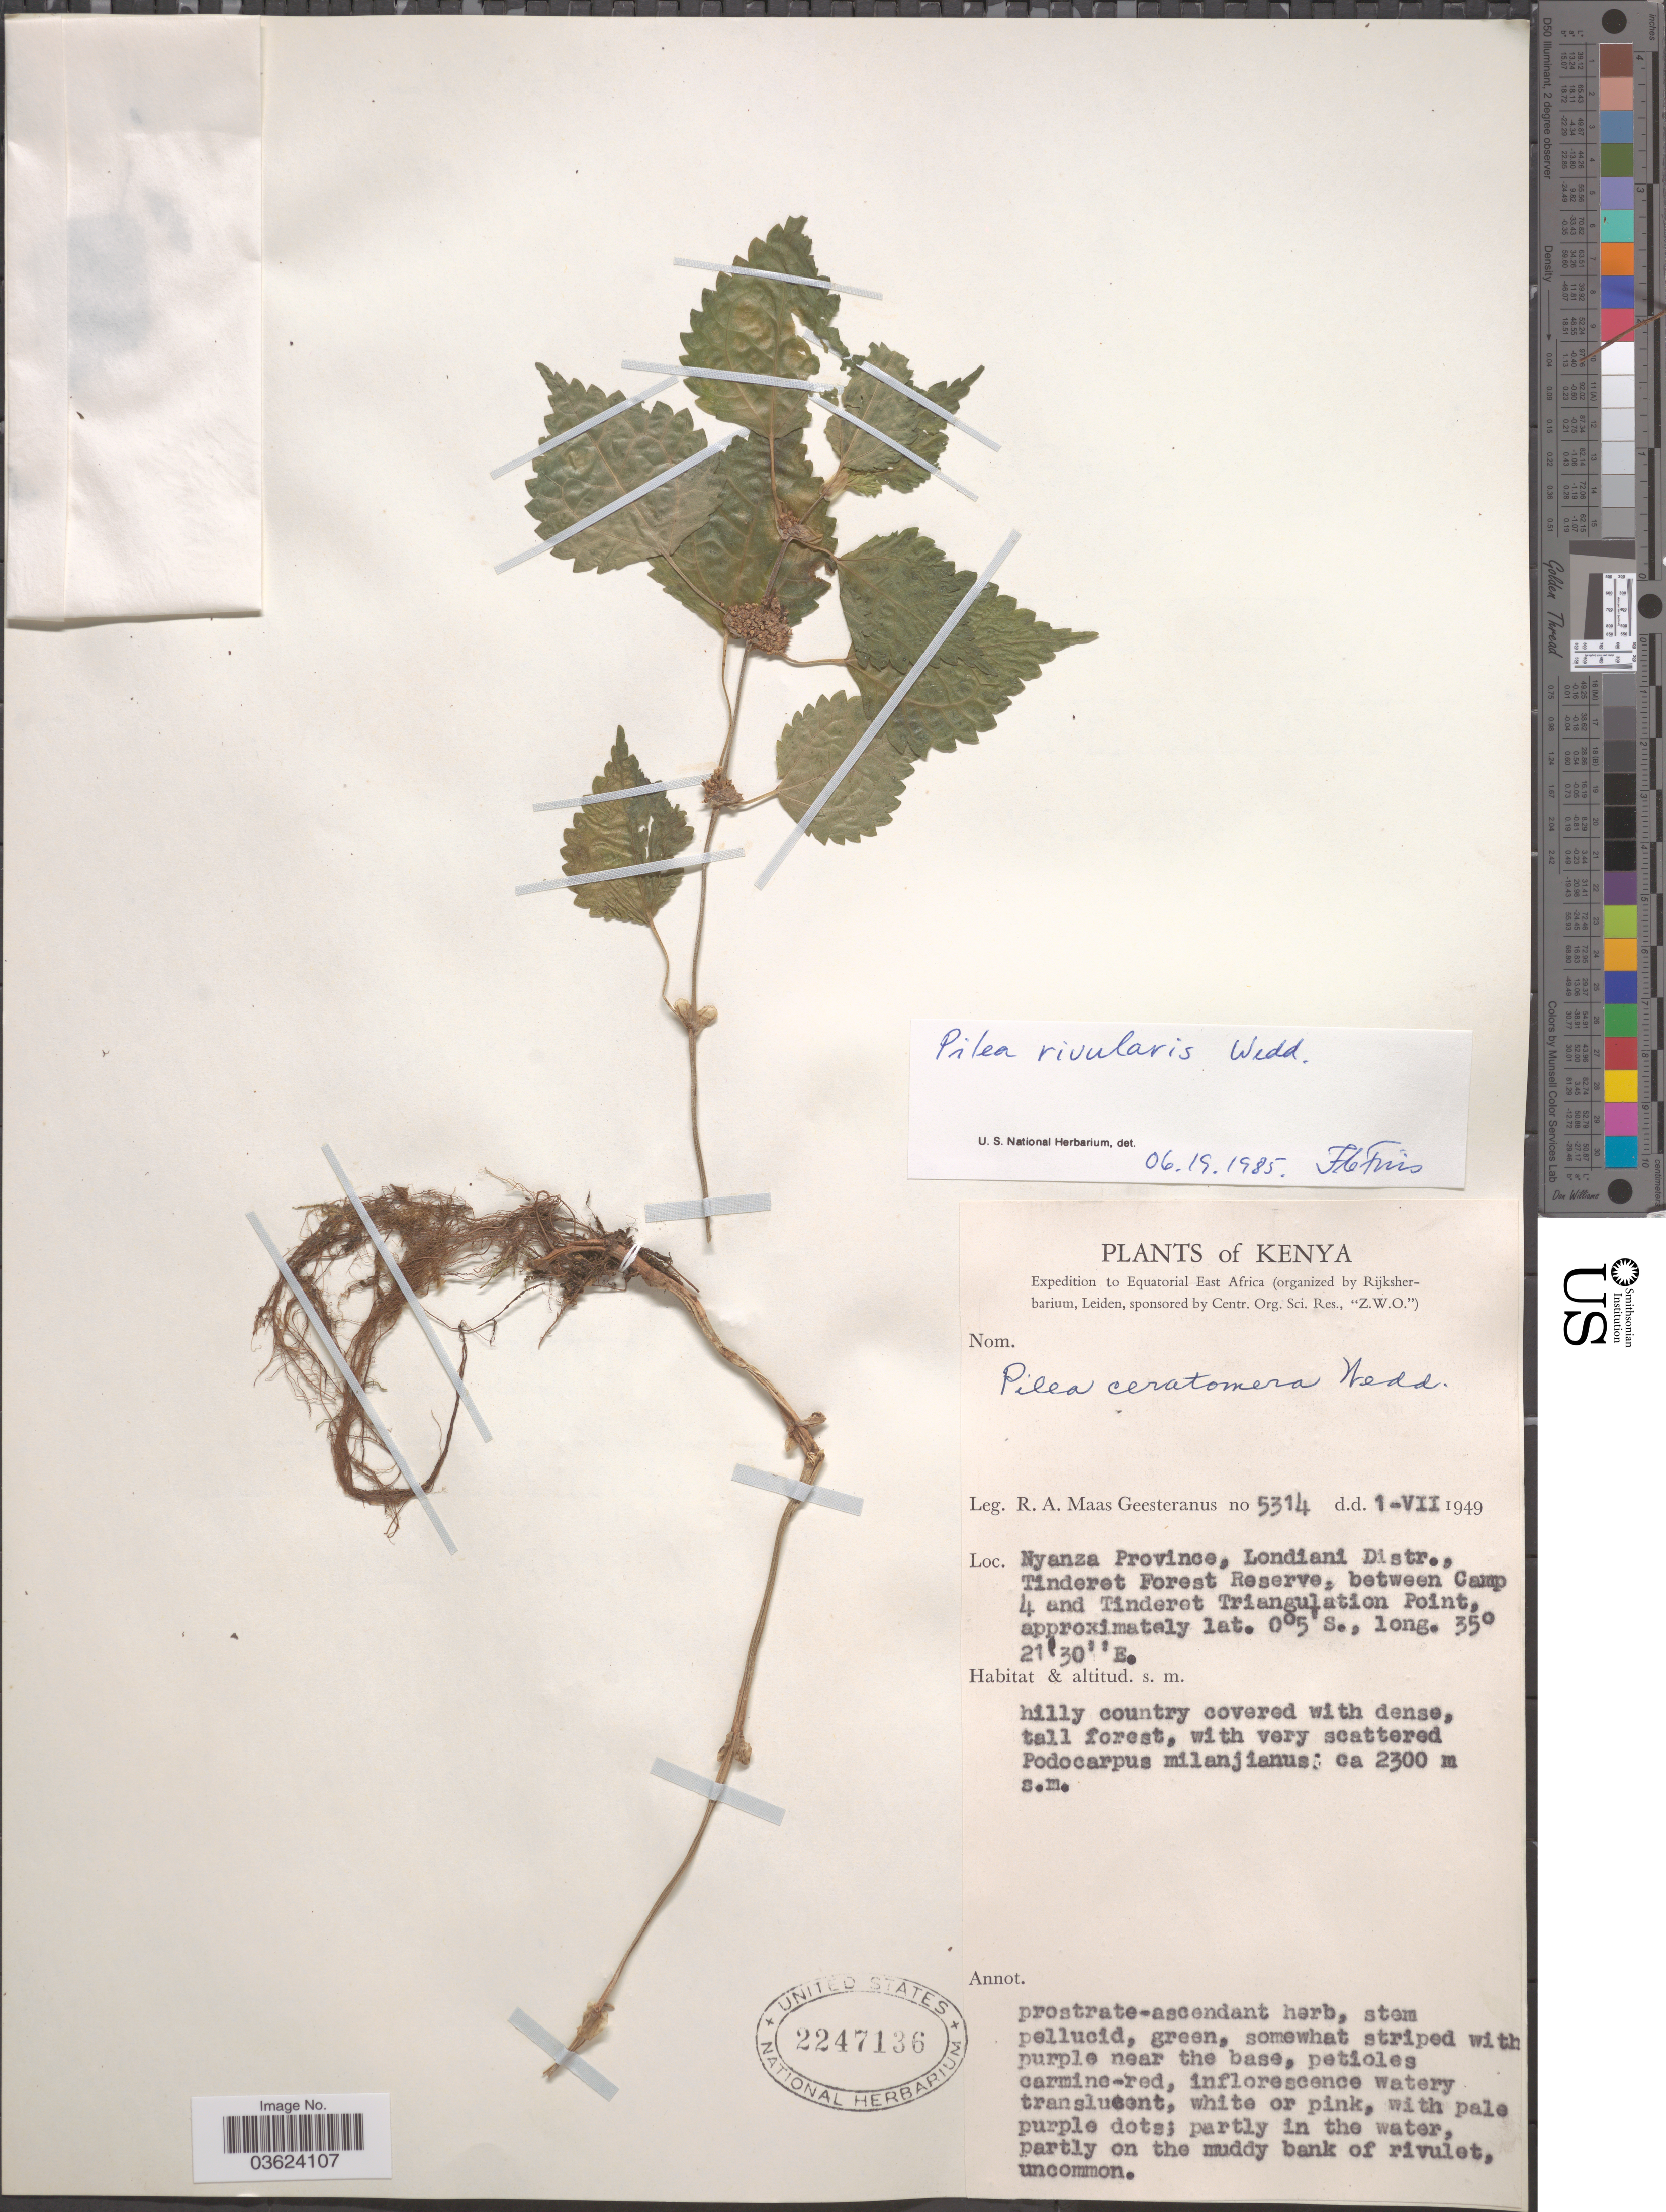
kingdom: Plantae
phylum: Tracheophyta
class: Magnoliopsida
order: Rosales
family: Urticaceae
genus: Pilea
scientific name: Pilea rivularis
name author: Wedd.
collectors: R. A. Maas Geesteranus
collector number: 5314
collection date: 1949-07-01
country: Kenya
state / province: Nandi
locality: Nyanza Province, Londiani Distr., Tinderest Forest Reserve, between Camp 4 and Tinderet Triangulation Point.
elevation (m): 2300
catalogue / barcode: US 2247136